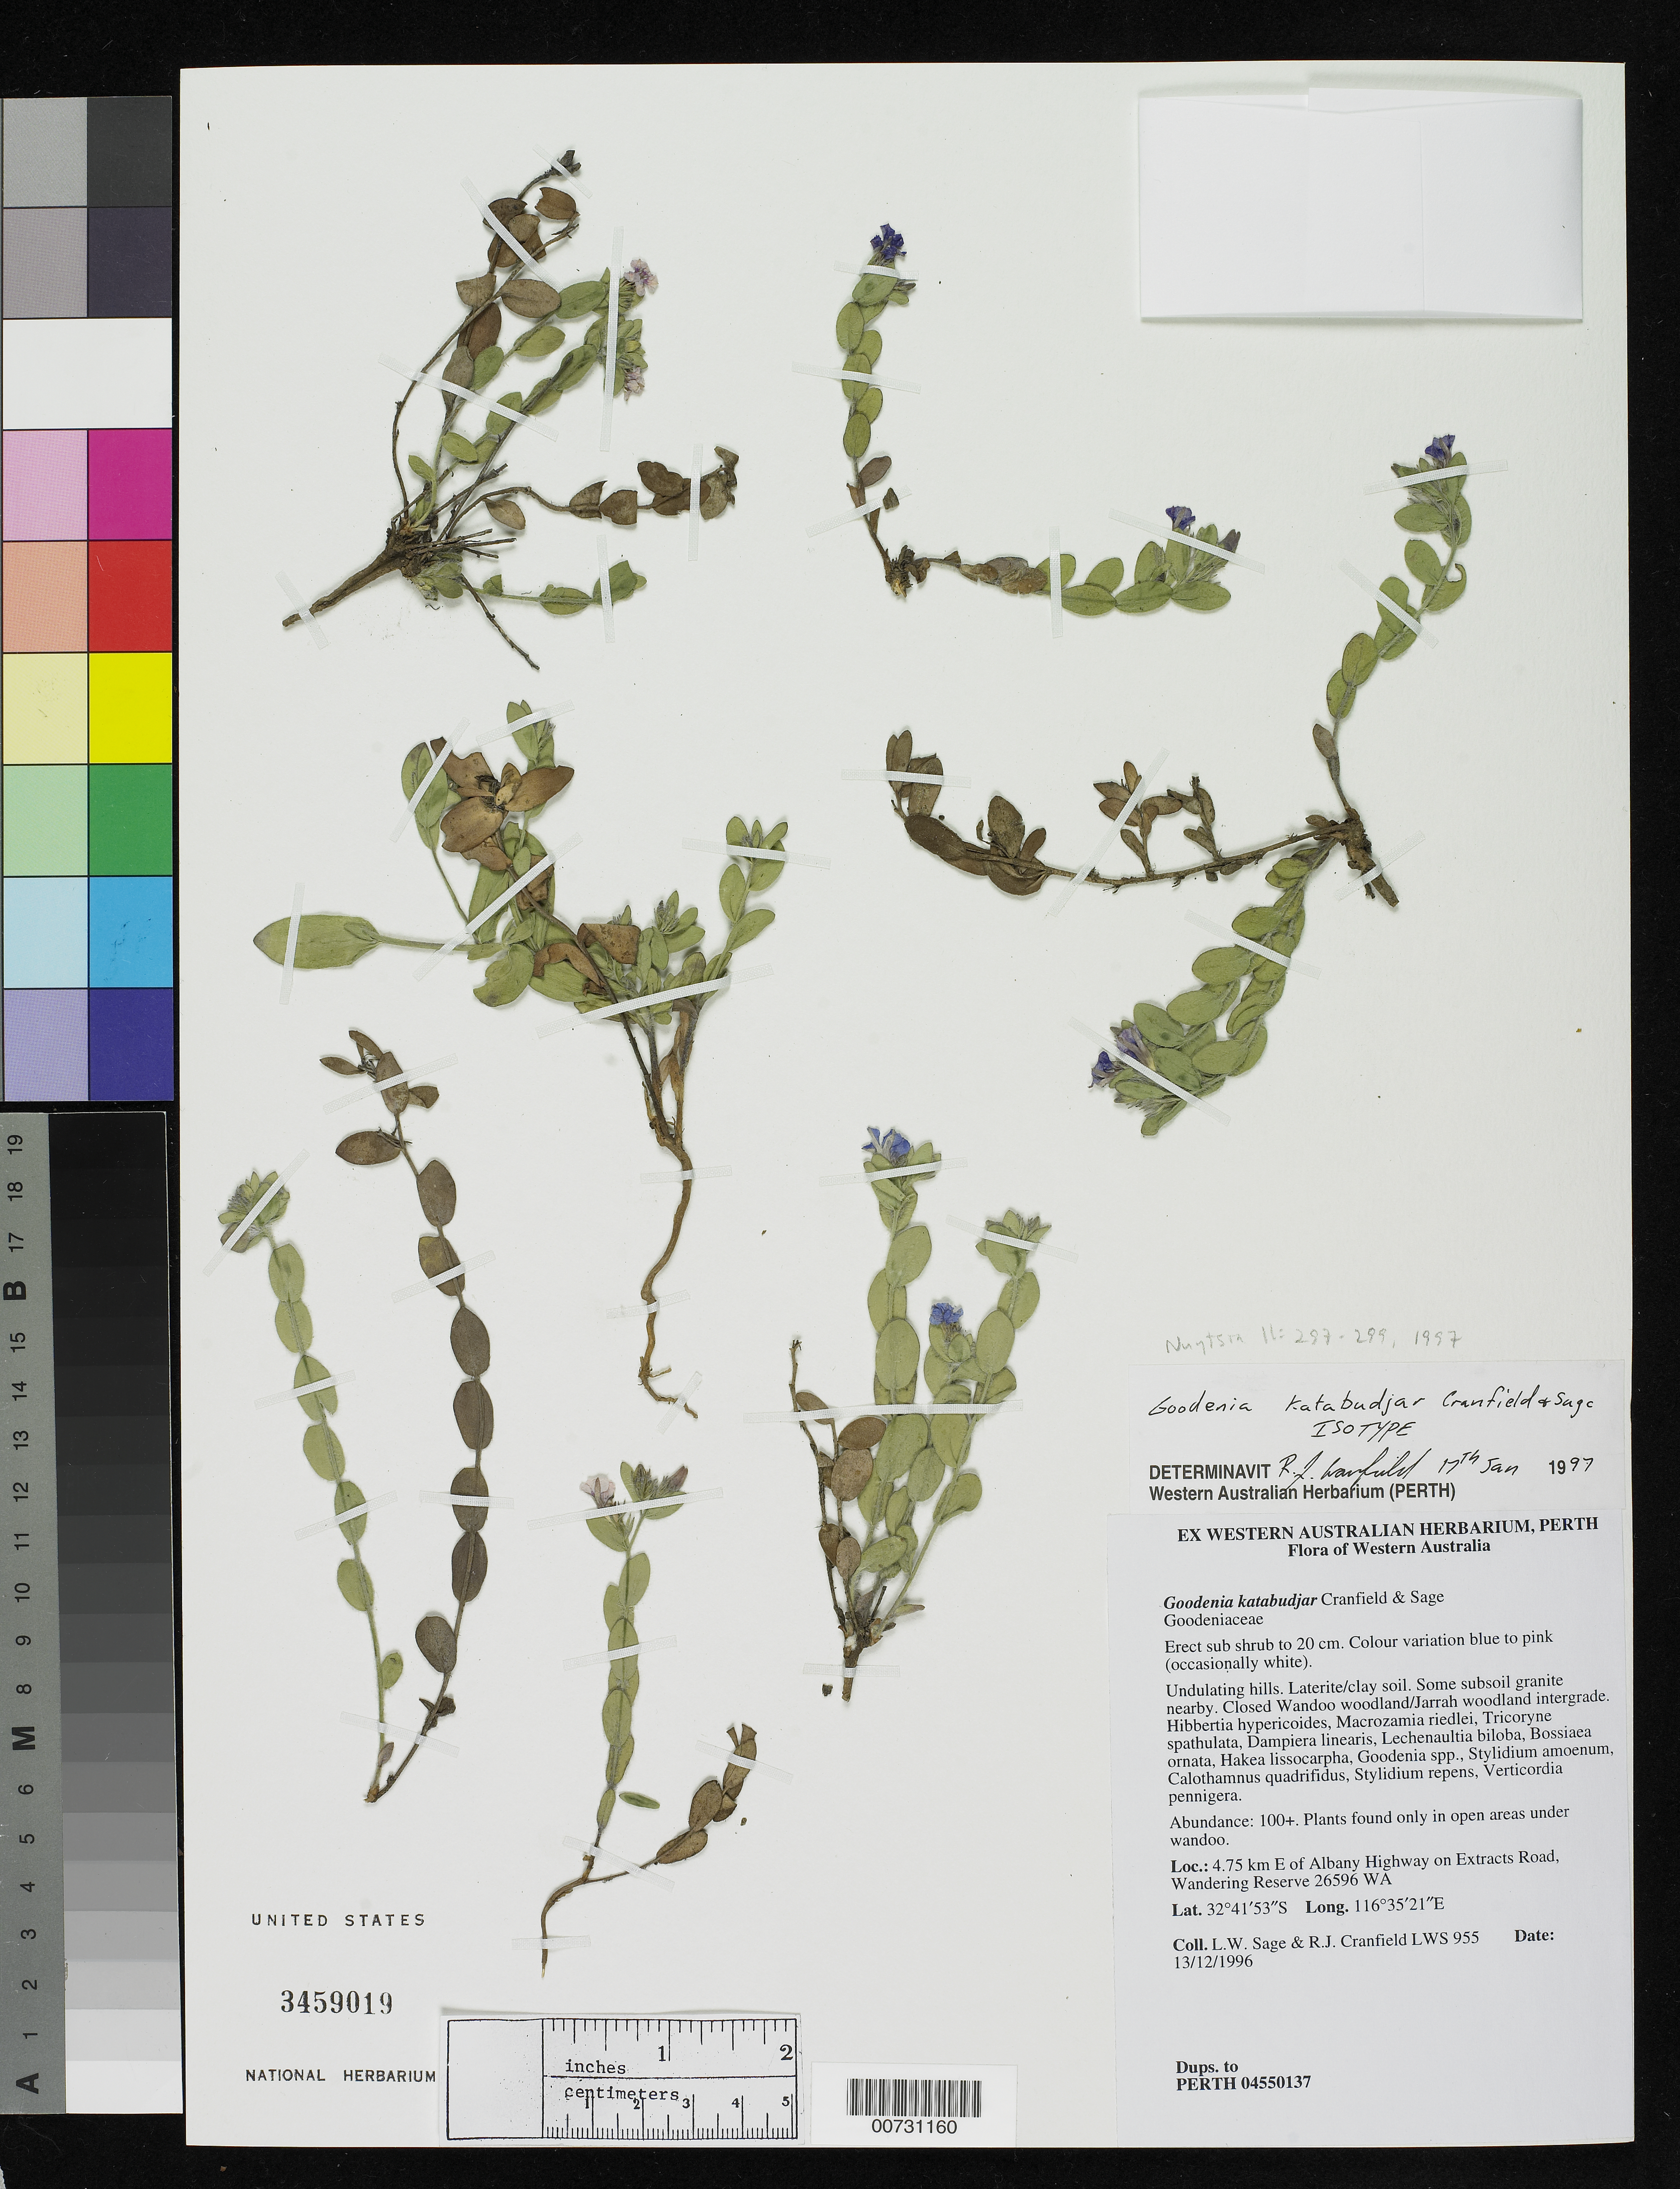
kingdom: Plantae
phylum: Tracheophyta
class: Magnoliopsida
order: Asterales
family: Goodeniaceae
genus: Goodenia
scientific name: Goodenia katabudjar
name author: Cranfield & Sage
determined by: Cranfield, R. J.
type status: Isotype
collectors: L. Sage & R. Cranfield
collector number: LWS 955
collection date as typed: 13 Dec 1996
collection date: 1996-12-13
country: Australia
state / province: Western Australia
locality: Near Wandering [precise locality withheld].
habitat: Undulating hills. Laterite/clay soil. Some subsoil granite nearby. Closed Wandoo woodland/Jarrah woodland intergrade.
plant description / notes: "Listed under CALM Conservation Codes for Western Australian Flora as Priority 2 (Poorly Known Taxa)."; Rare species, precise locality withheld.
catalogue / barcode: US 3459019